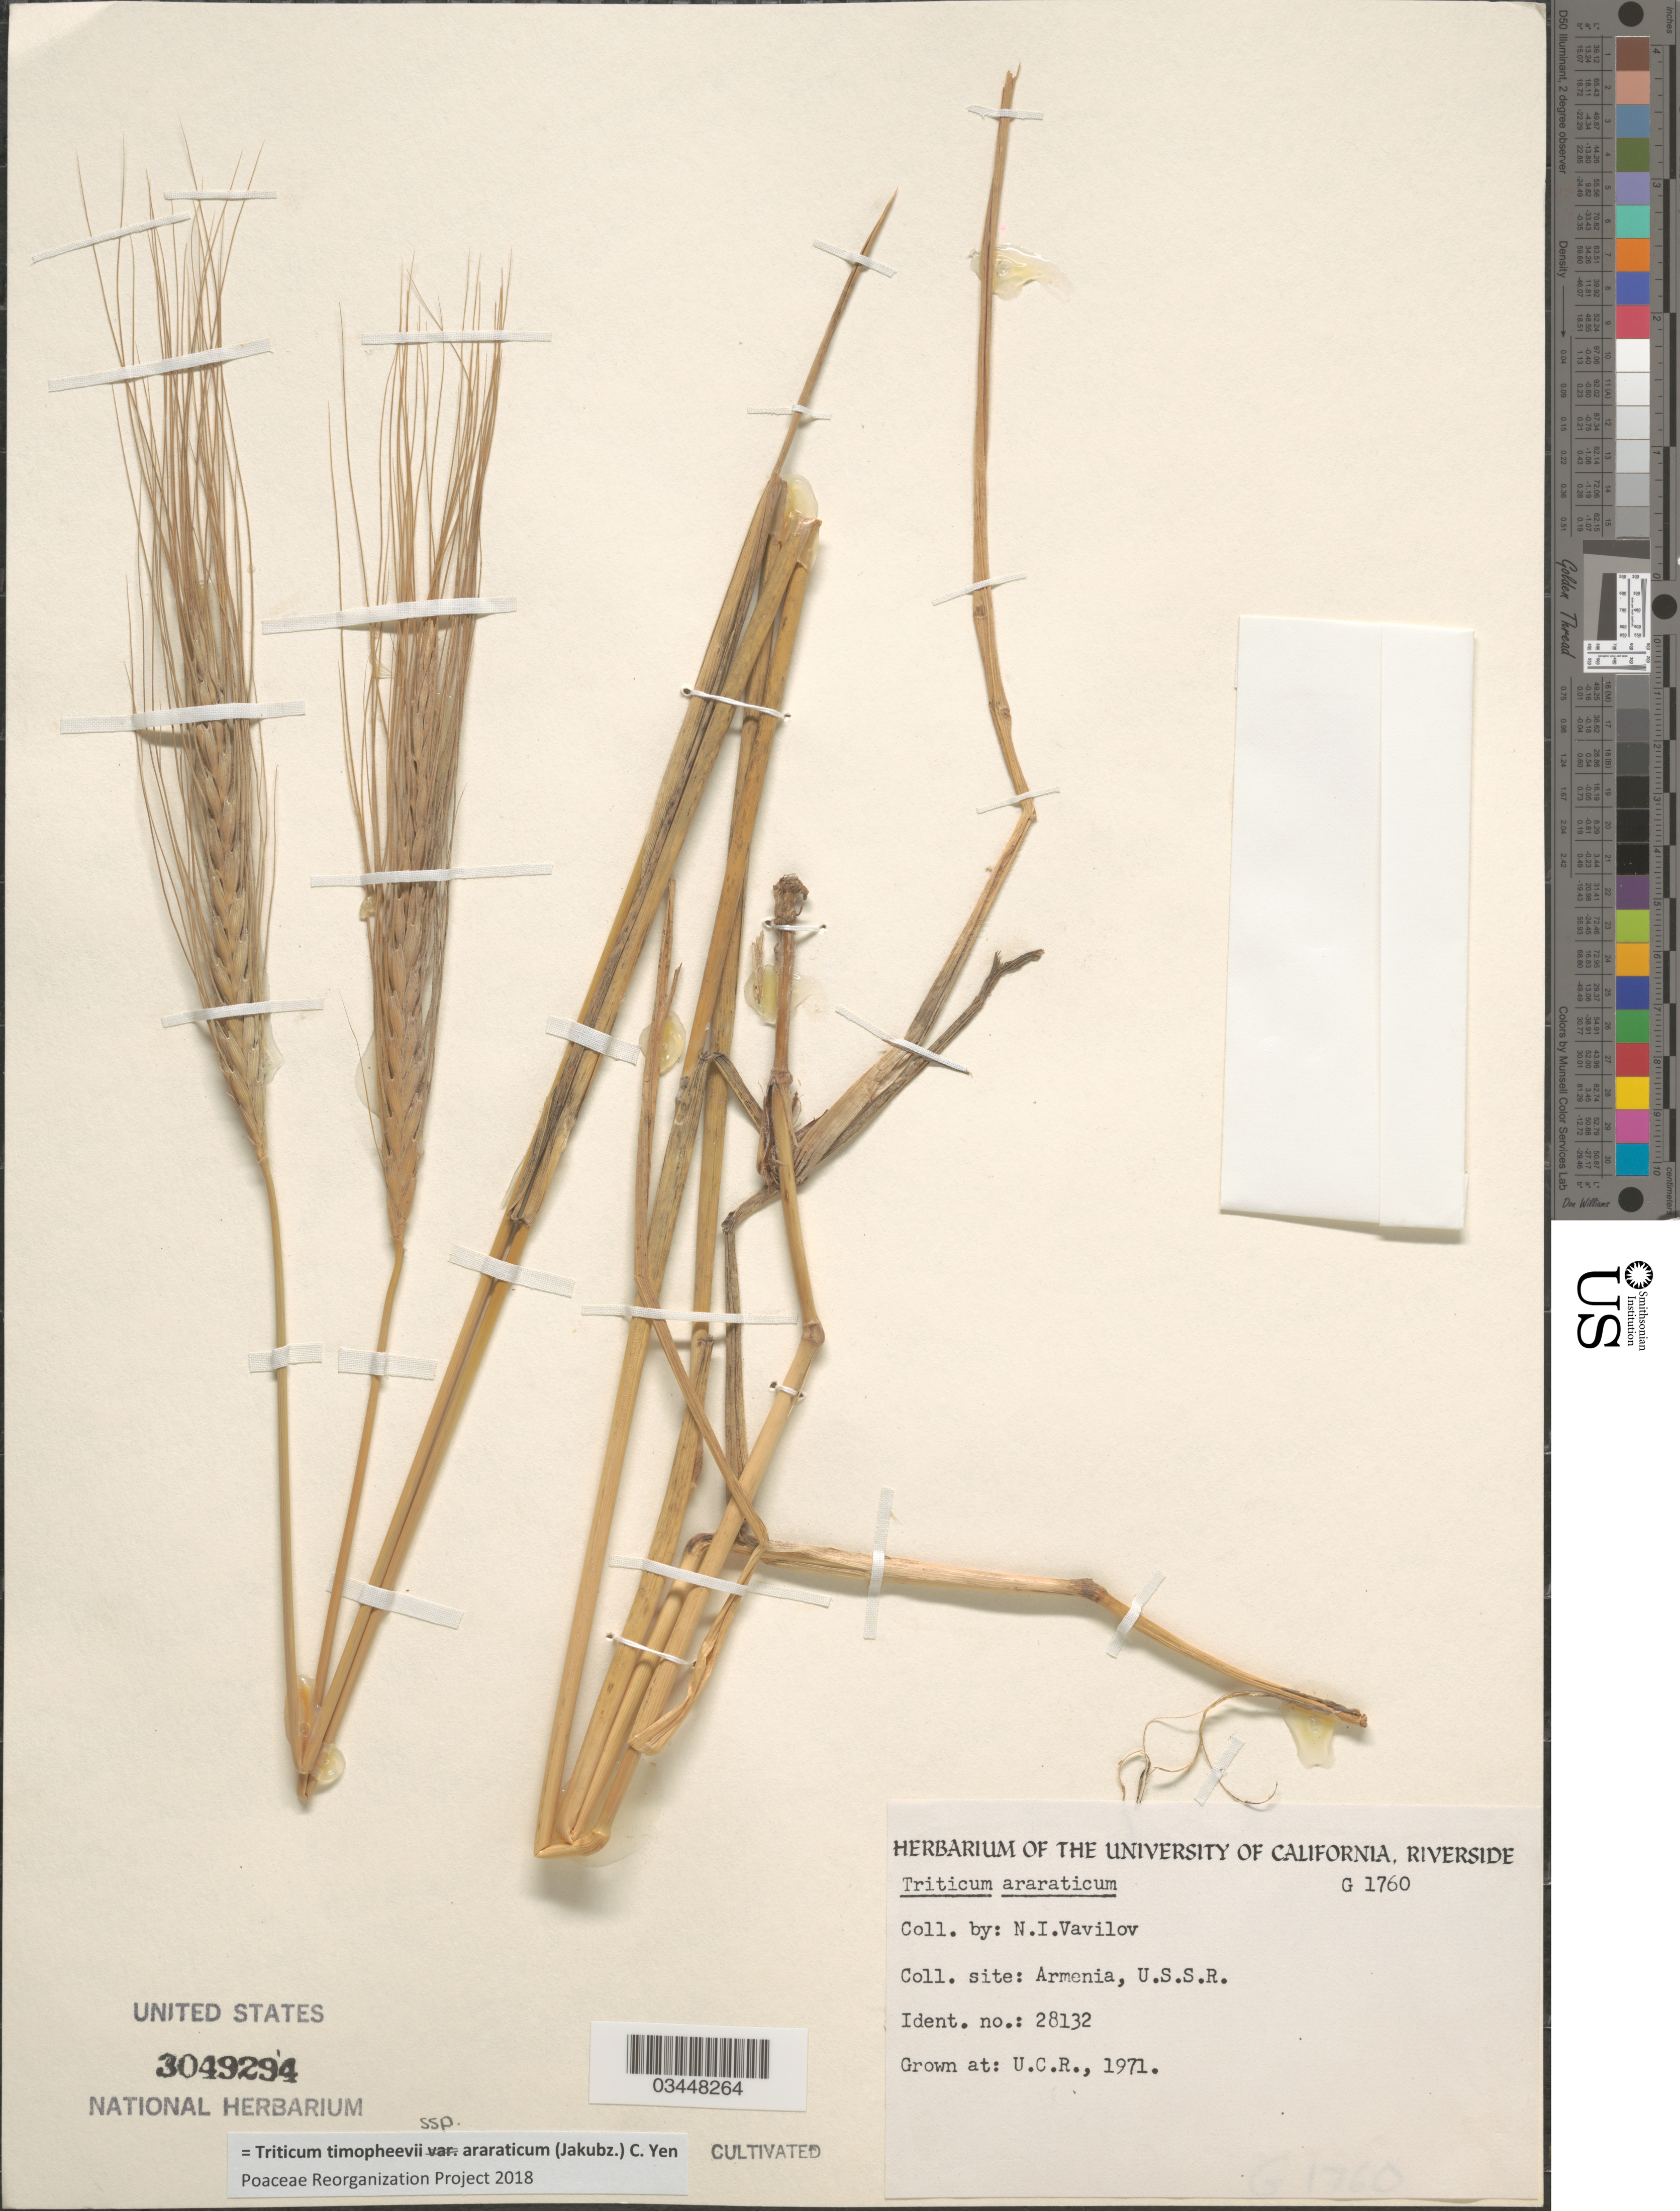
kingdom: Plantae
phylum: Tracheophyta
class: Liliopsida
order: Poales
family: Poaceae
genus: Triticum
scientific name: Triticum timopheevii subsp. araraticum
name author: (Jakubz.) C. Yen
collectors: ex herb. Univ. of California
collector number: G1760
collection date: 1971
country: United States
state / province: California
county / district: Riverside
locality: U.C.R.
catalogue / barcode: US 3049294